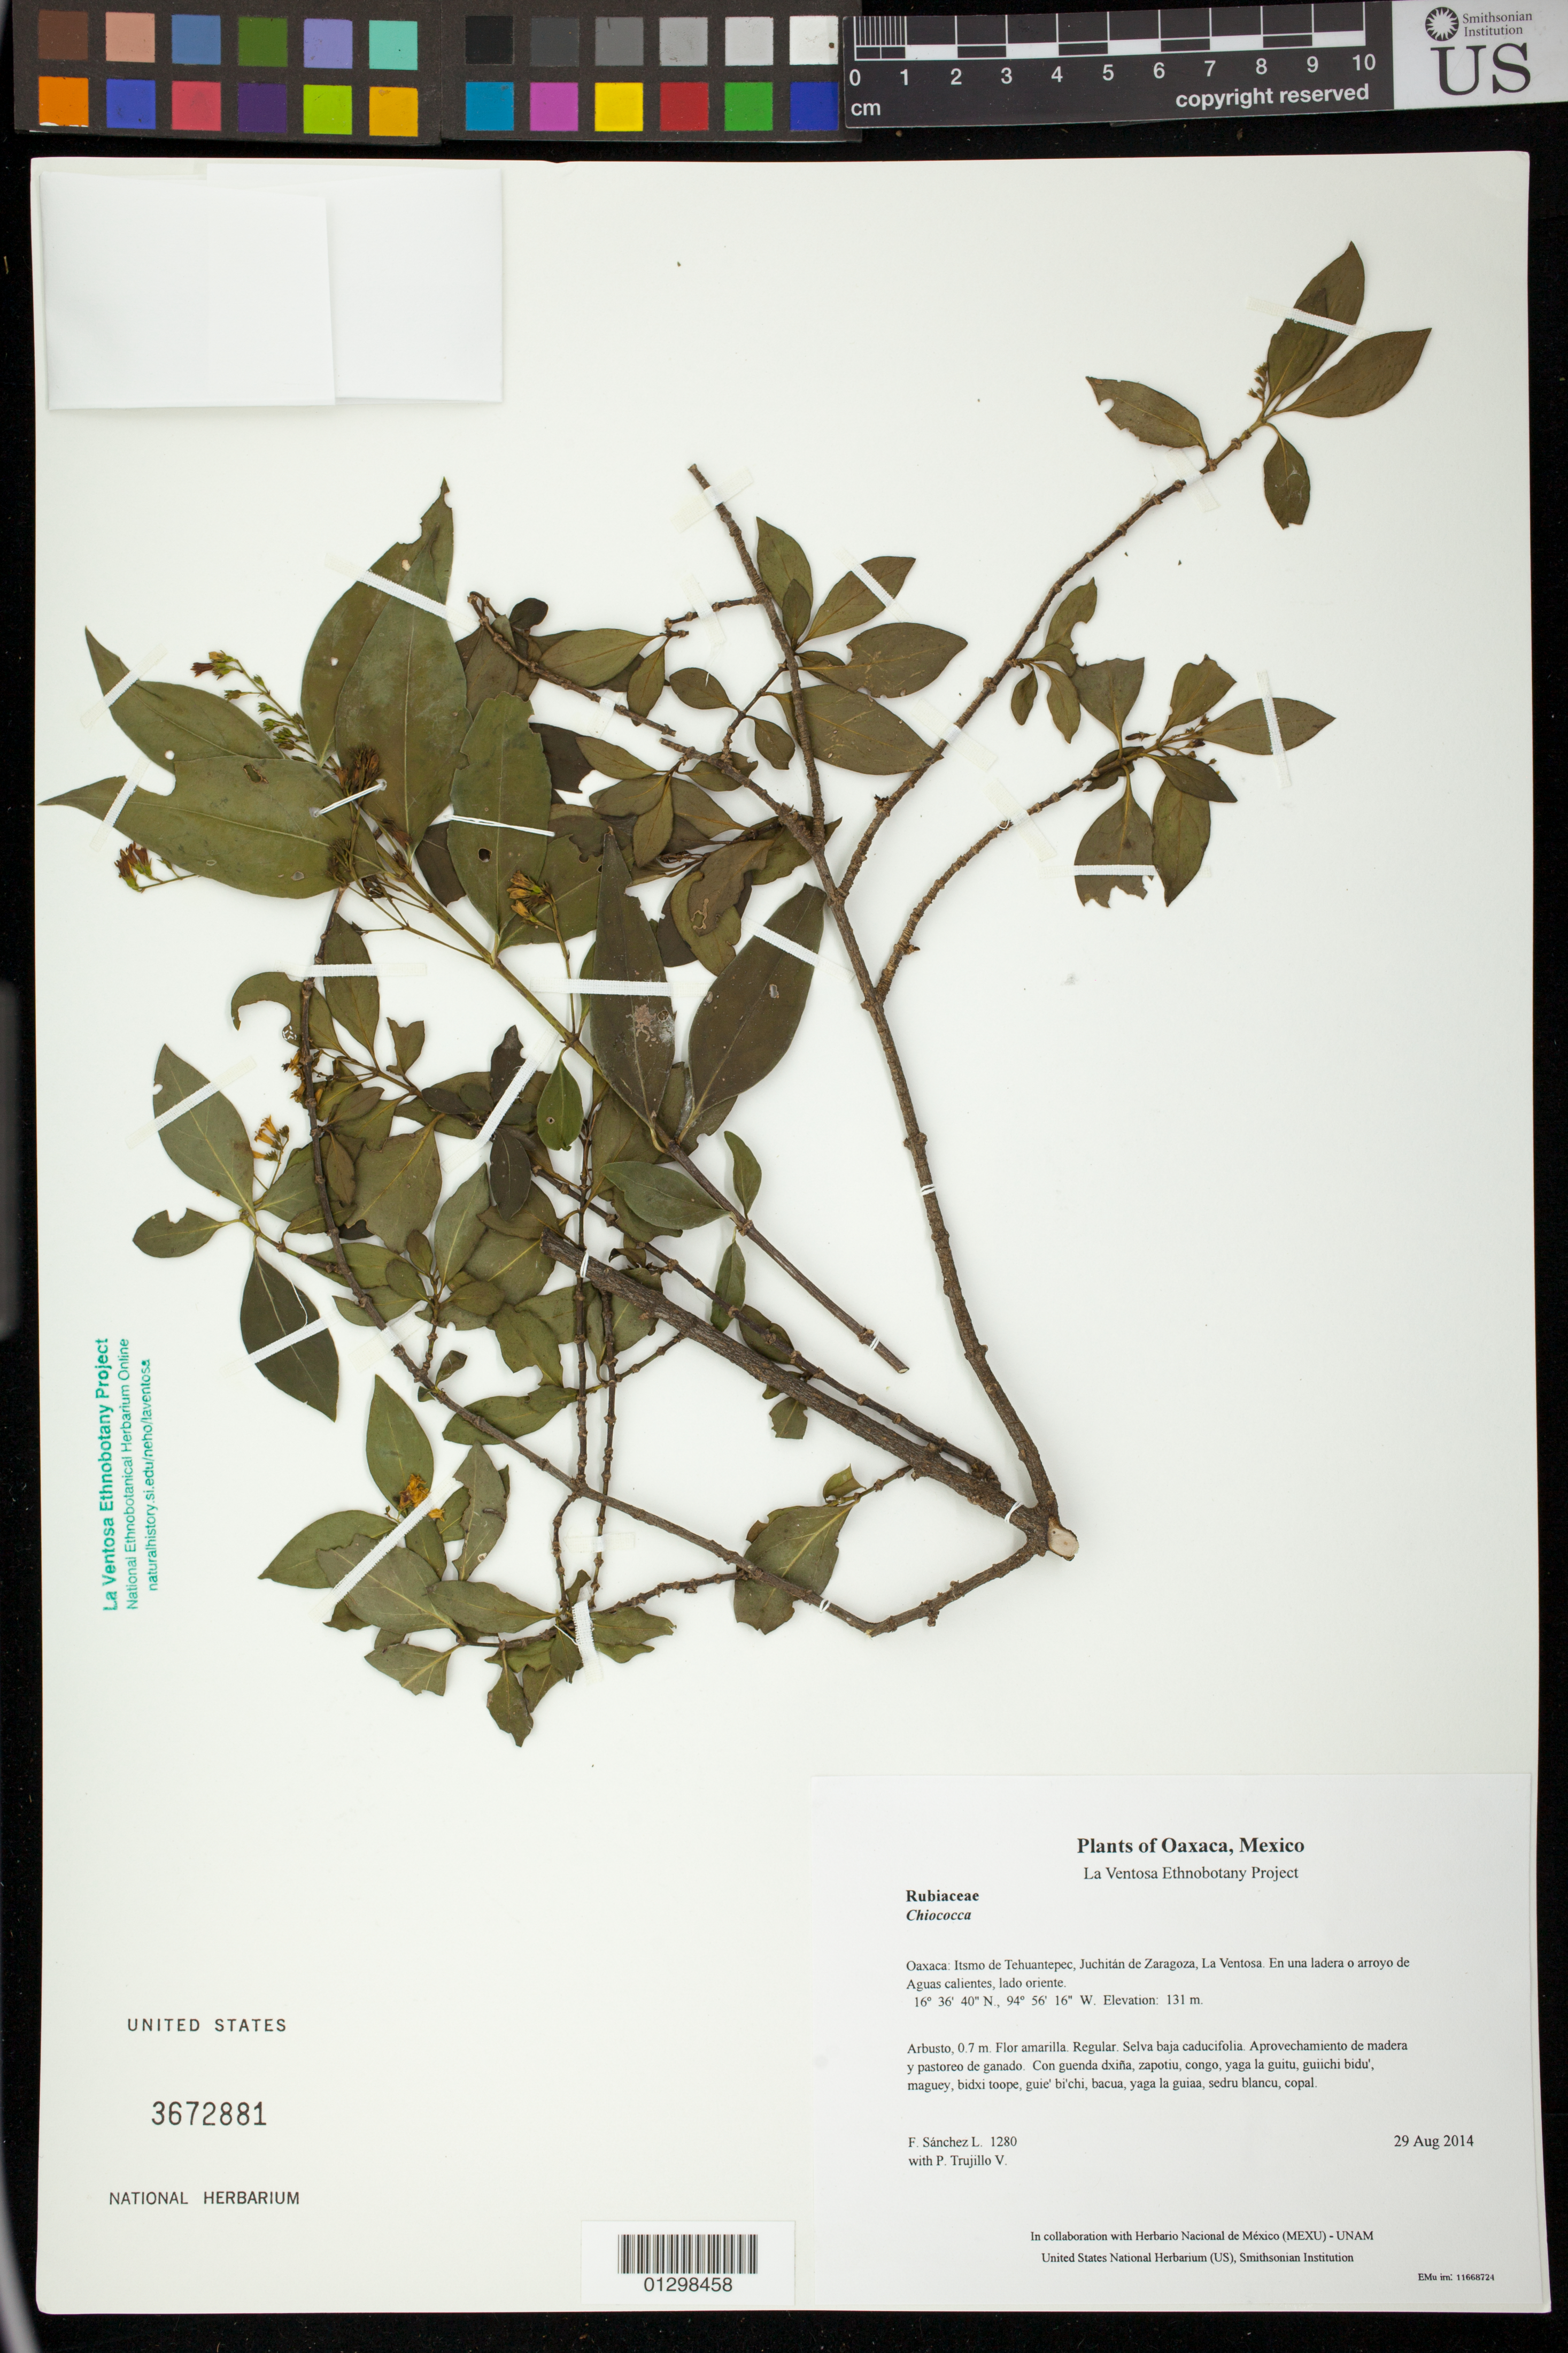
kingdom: Plantae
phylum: Tracheophyta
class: Magnoliopsida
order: Gentianales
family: Rubiaceae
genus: Chiococca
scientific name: Chiococca alba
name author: (L.) Hitchc.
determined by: Velasco G., Kenia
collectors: F. Sánchez L. & P. Trujillo V.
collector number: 1280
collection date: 2014-08-29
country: Mexico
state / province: Oaxaca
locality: Itsmo de Tehuantepec, Juchitán de Zaragoza, La Ventosa. En una ladera o arroyo de Aguas calientes, lado oriente.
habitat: Selva baja caducifolia. Aprovechamiento de madera y pastoreo de ganado.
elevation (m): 131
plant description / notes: JEBOT, MEXU, SERO, SIPI, US; Yaga bandaga. 0.7 m. Guie' naguchi. Nuu.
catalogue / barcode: US 3672881